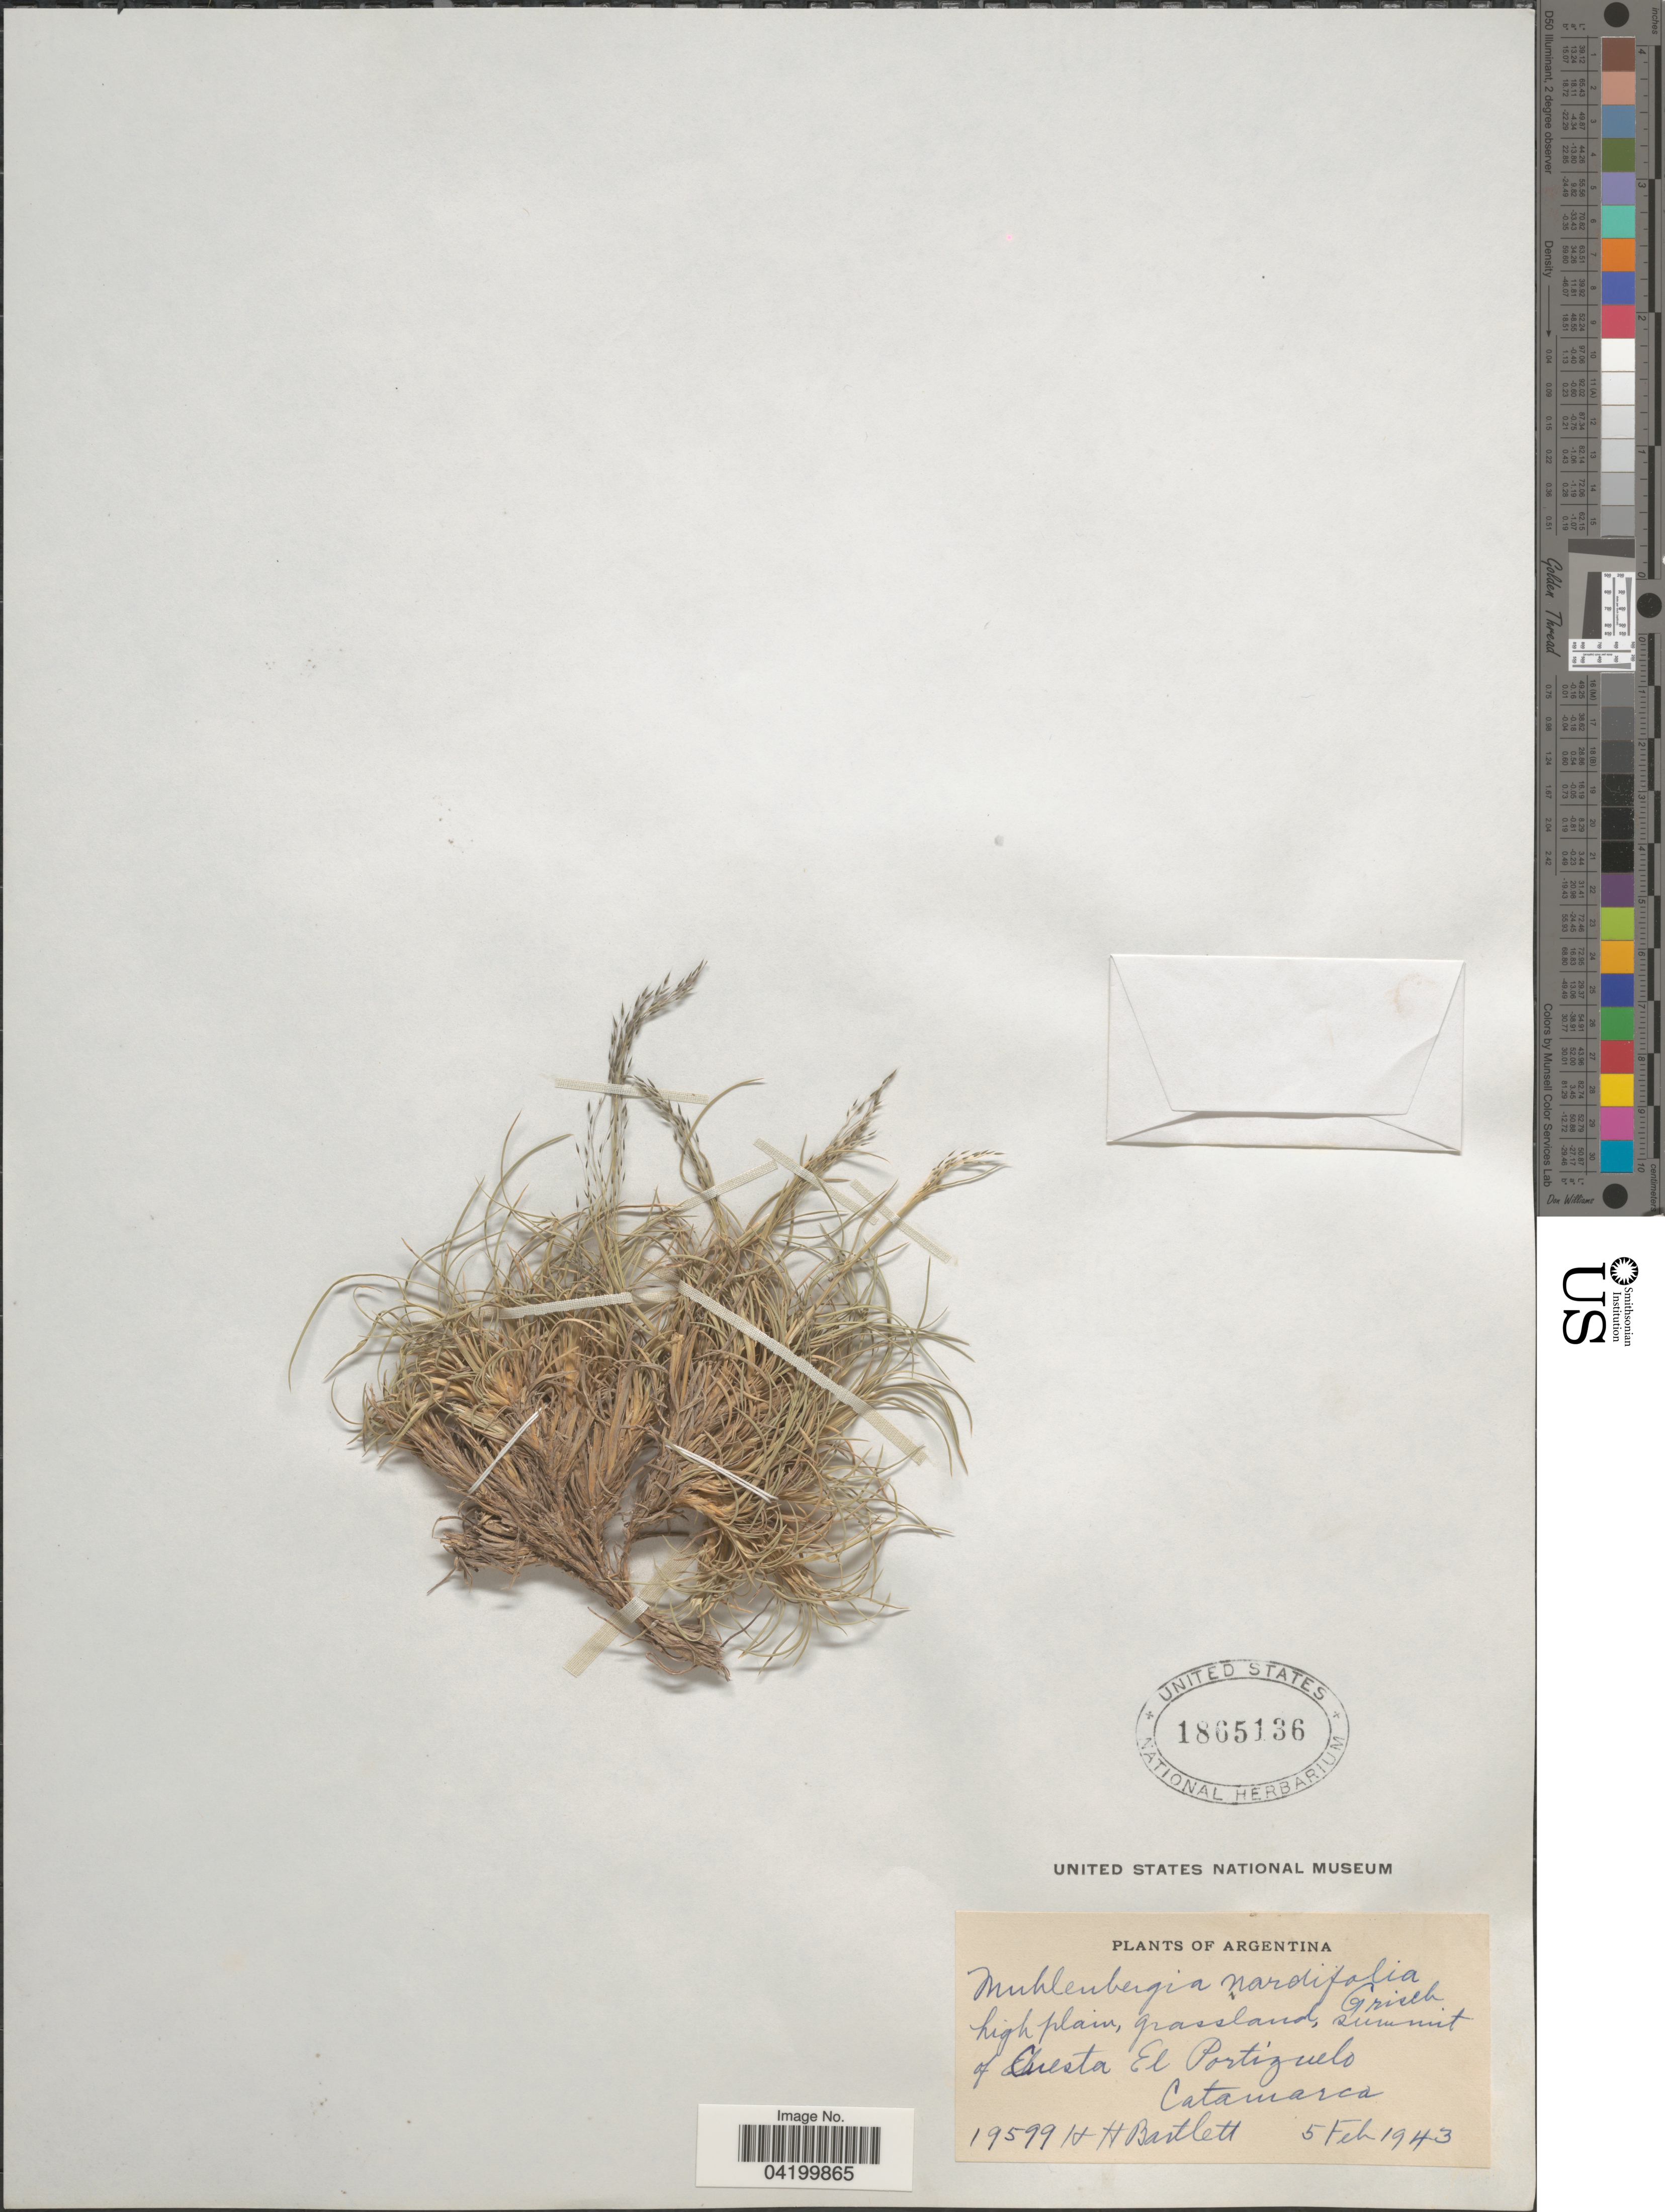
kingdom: Plantae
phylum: Tracheophyta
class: Liliopsida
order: Poales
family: Poaceae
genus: Muhlenbergia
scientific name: Muhlenbergia torreyi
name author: (Kunth) Hitchc. ex Bush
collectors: H. H. Bartlett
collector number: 19599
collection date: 1943-02-05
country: Argentina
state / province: Catamarca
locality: Summit of Cuesta El Portizuelo.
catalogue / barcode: US 1865136